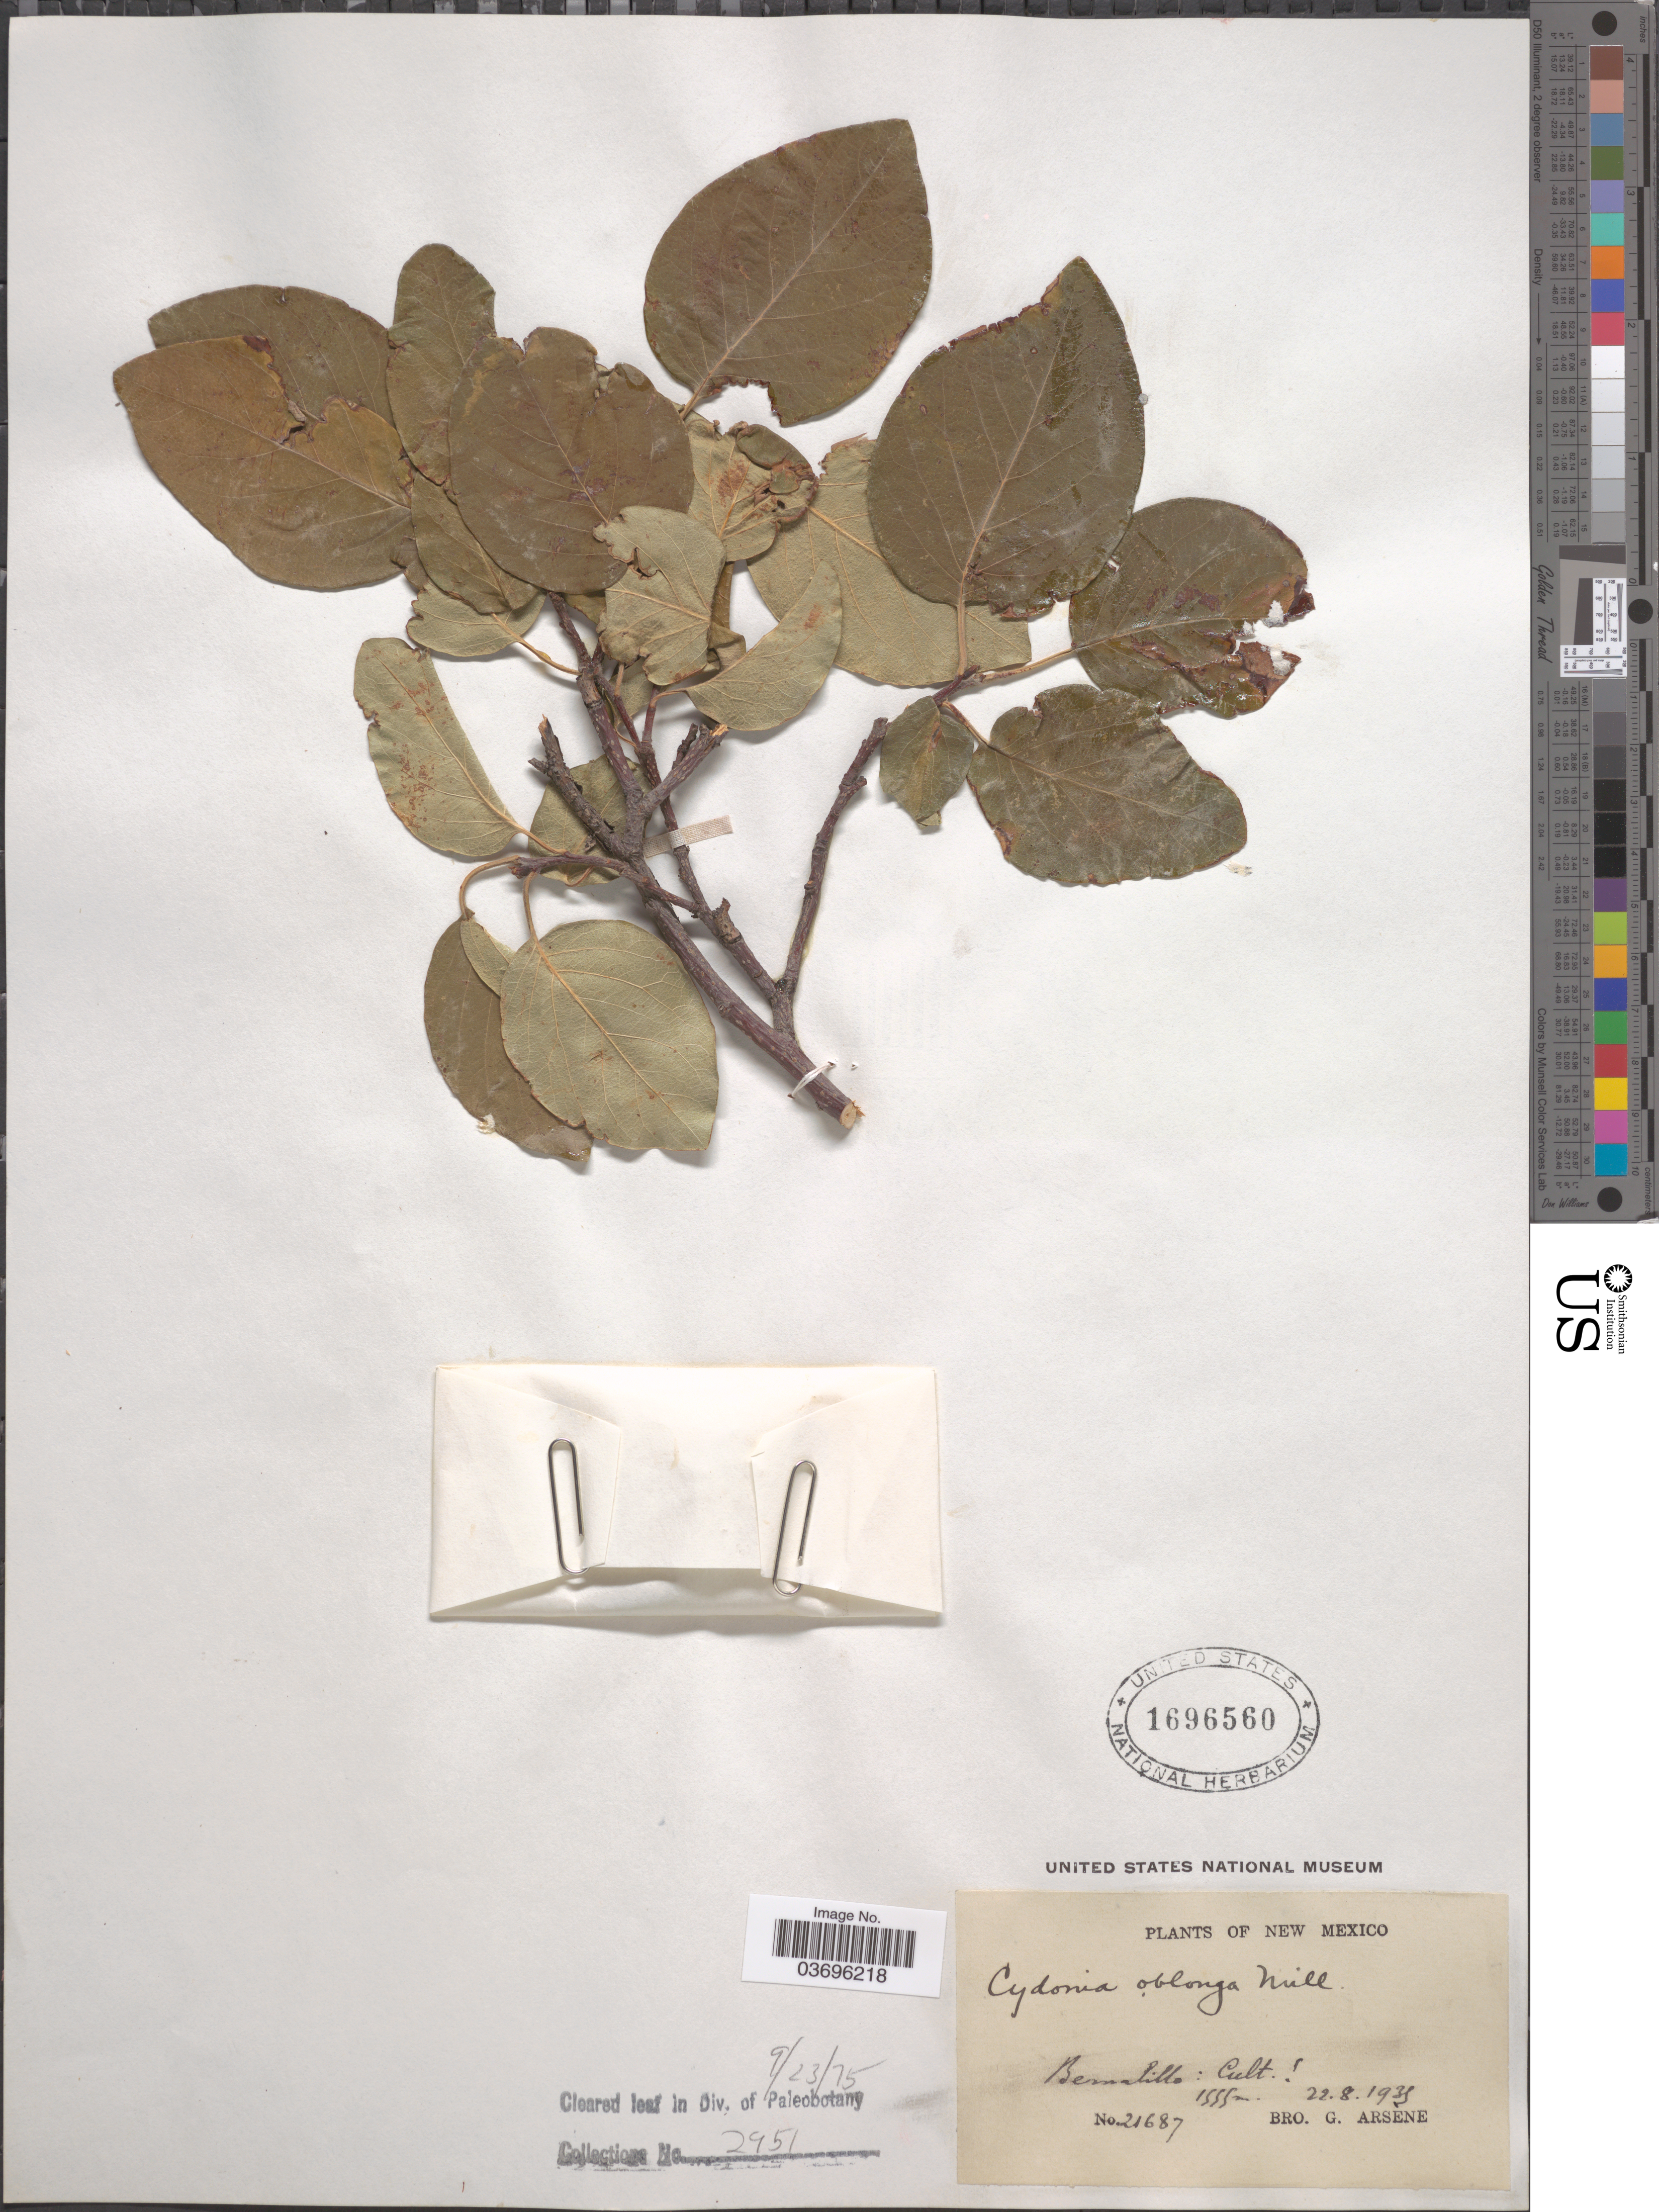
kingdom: Plantae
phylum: Tracheophyta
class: Magnoliopsida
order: Rosales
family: Rosaceae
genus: Cydonia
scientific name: Cydonia oblonga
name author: Mill.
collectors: Bro. G. Arsène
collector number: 21687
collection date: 1935-08-22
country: United States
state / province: New Mexico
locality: Bernalillo.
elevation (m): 1555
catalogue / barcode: US 1696560